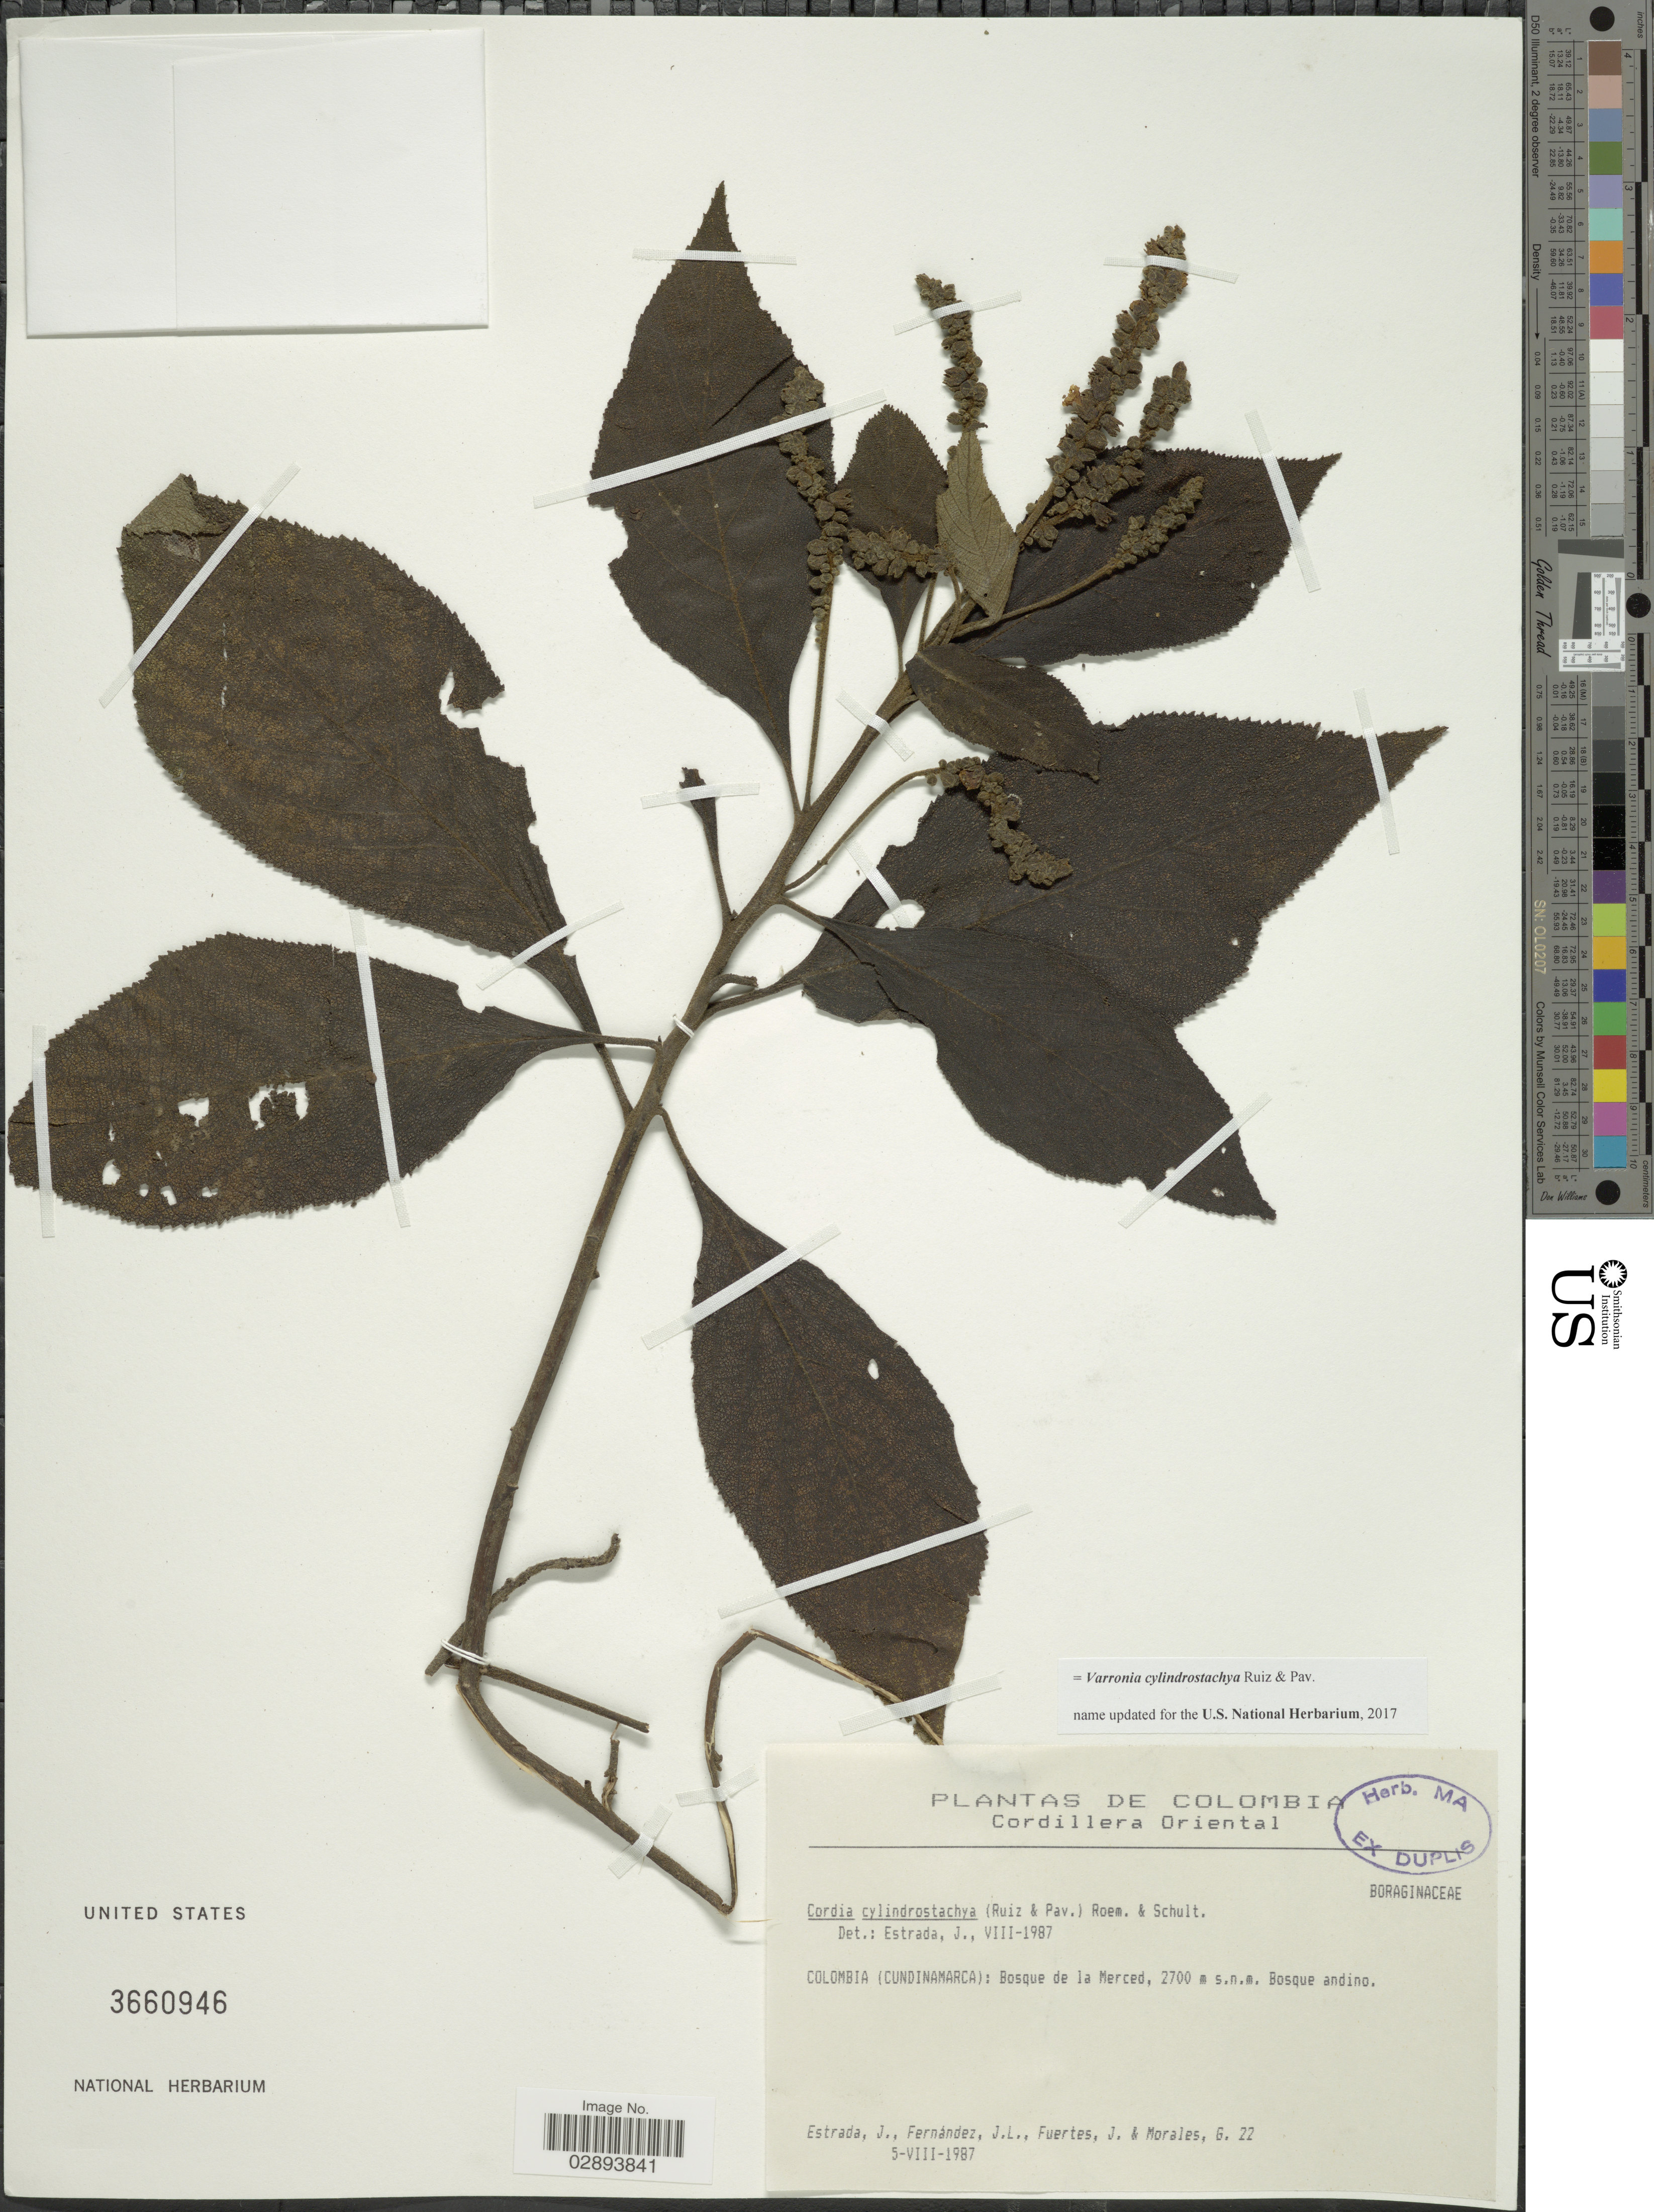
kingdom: Plantae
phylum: Tracheophyta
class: Magnoliopsida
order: Boraginales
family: Cordiaceae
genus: Varronia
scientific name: Varronia cylindrostachya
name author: Ruiz & Pav.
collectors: J. Estrada, J. Fernández, J. Fuertes & G. Morales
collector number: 22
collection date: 1987-08-05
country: Colombia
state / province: Cundinamarca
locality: Bosque de la Merced.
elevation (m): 2700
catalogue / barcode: US 3660946